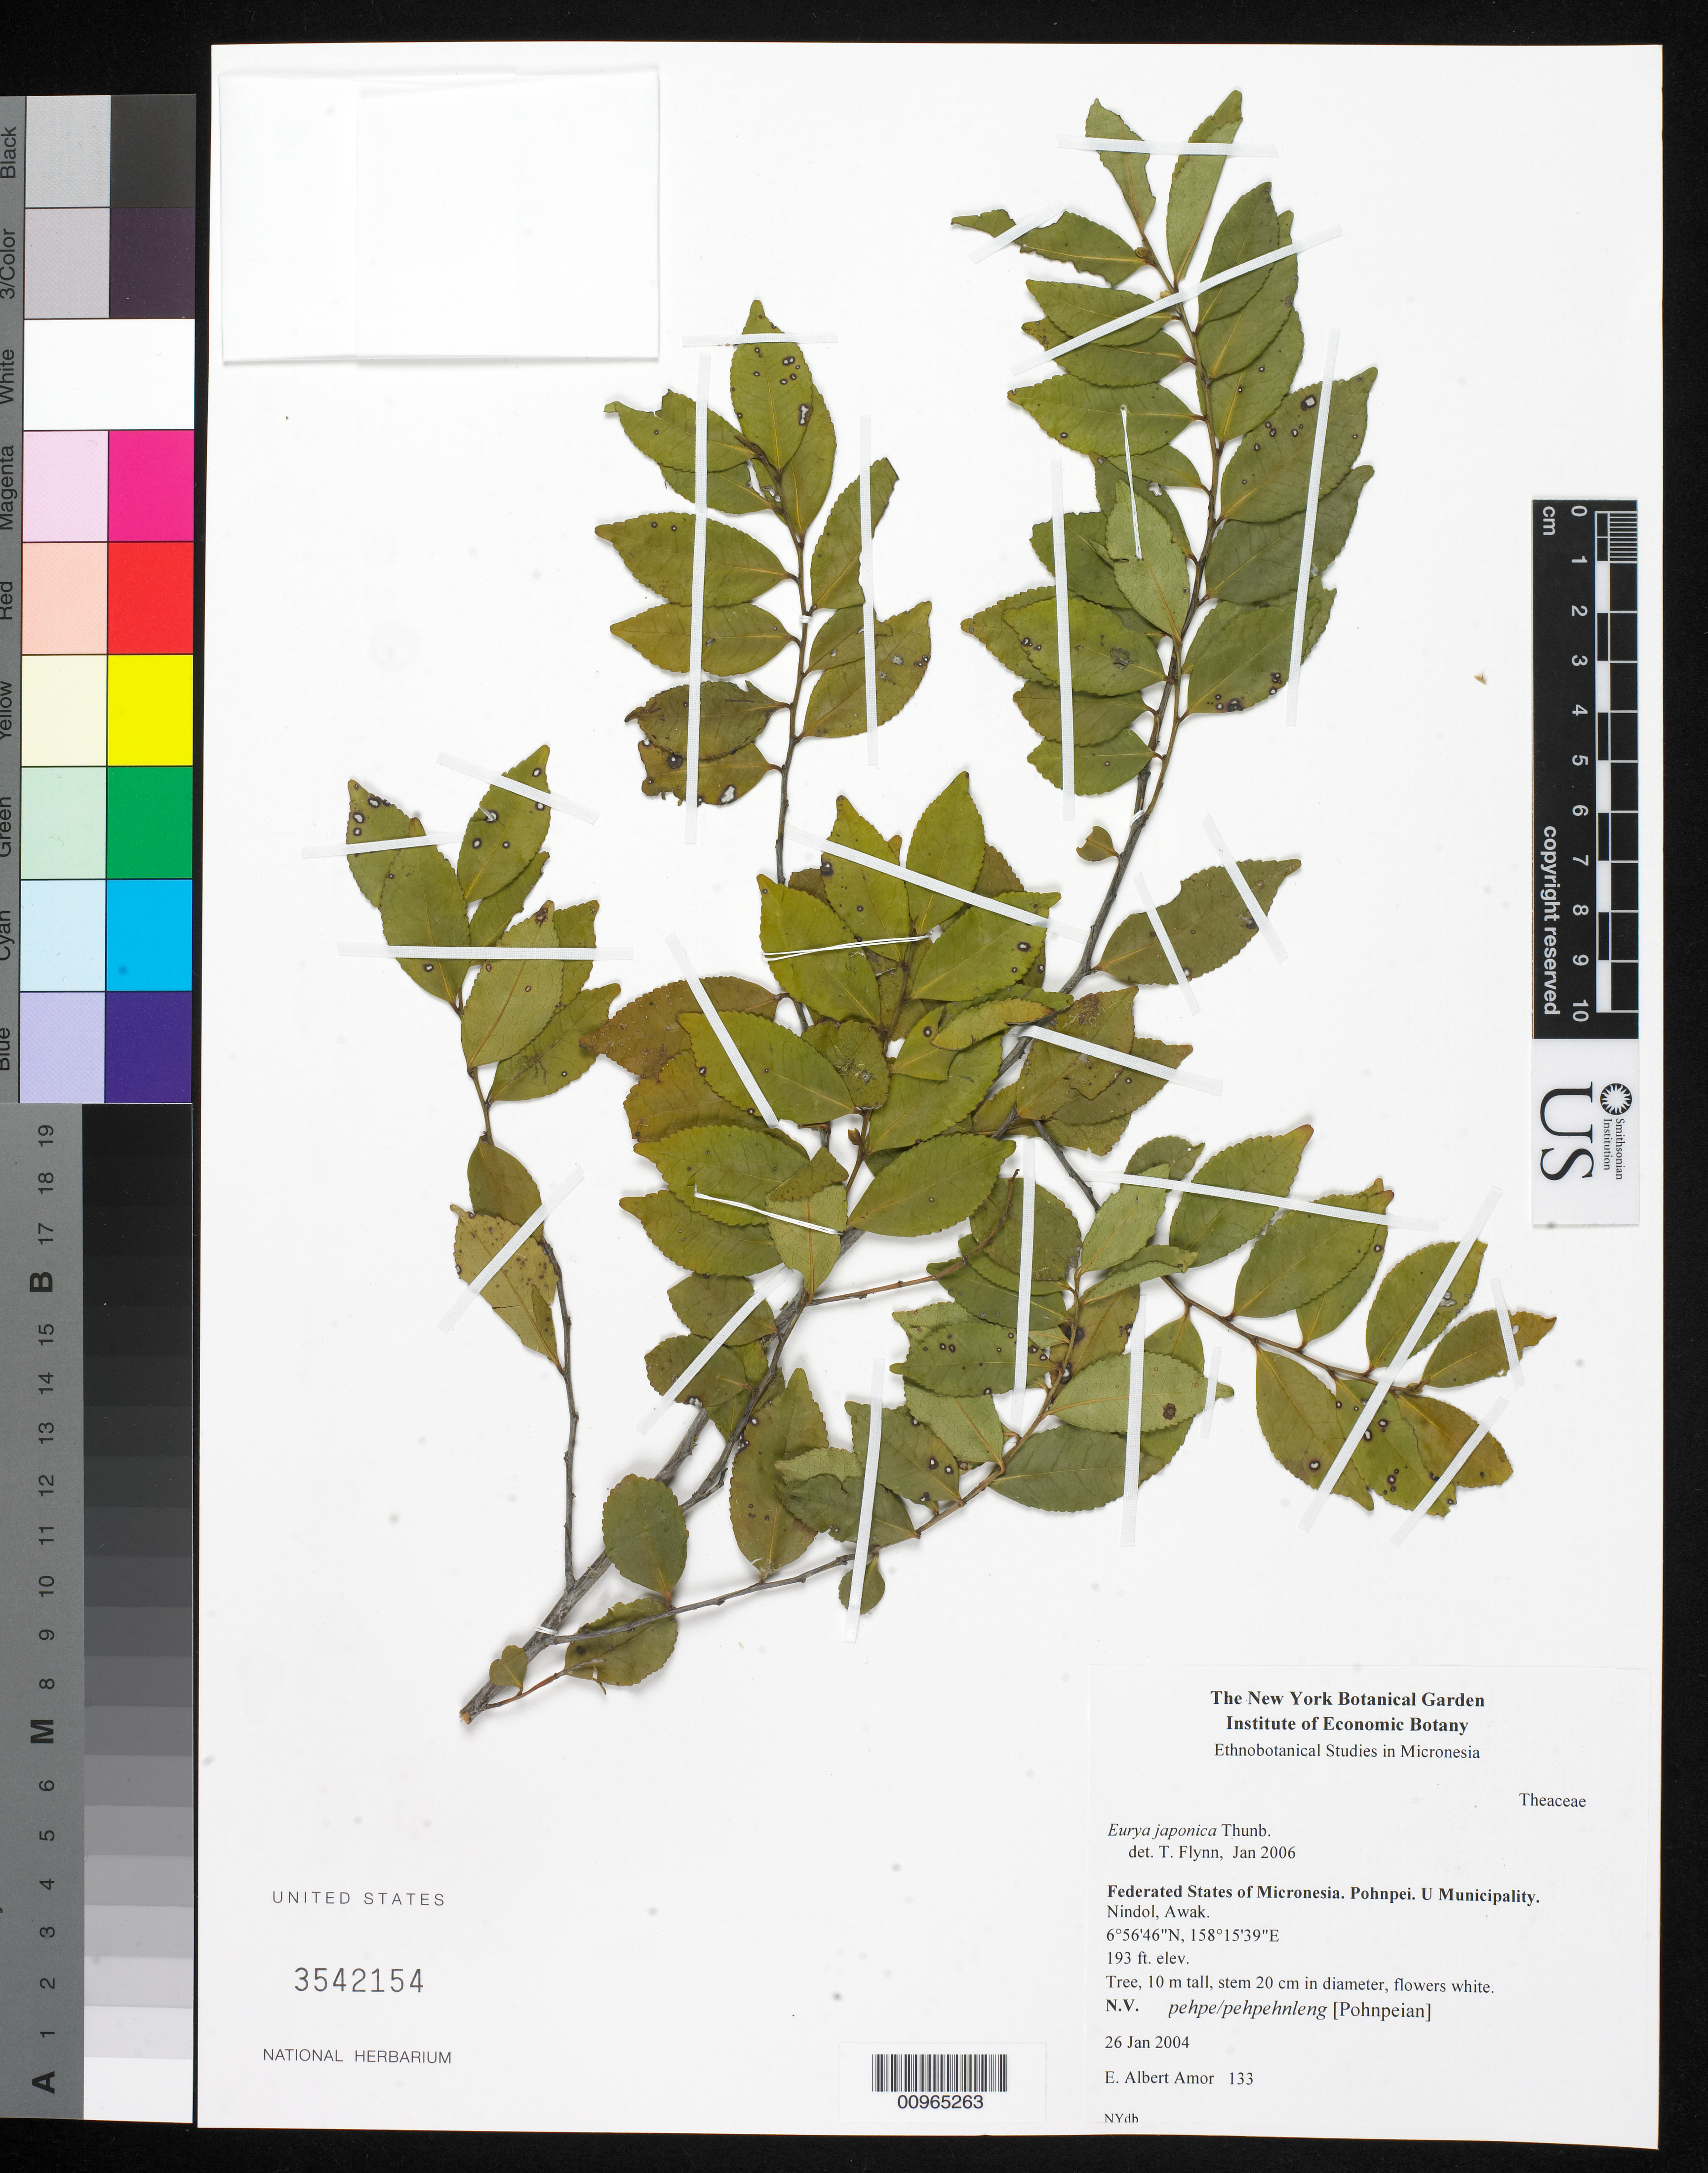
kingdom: Plantae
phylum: Tracheophyta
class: Magnoliopsida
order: Ericales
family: Pentaphylacaceae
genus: Eurya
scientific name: Eurya japonica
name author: Thunb.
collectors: E. A. Amor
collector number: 133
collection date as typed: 26 Jan 2004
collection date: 2004-01-26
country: Micronesia, Federated States of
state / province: Pohnpei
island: Pohnpei [Ponape]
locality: Nindol, Awak, U Muncipality, Pohnpei, Micronesia.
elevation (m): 59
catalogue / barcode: US 3542154